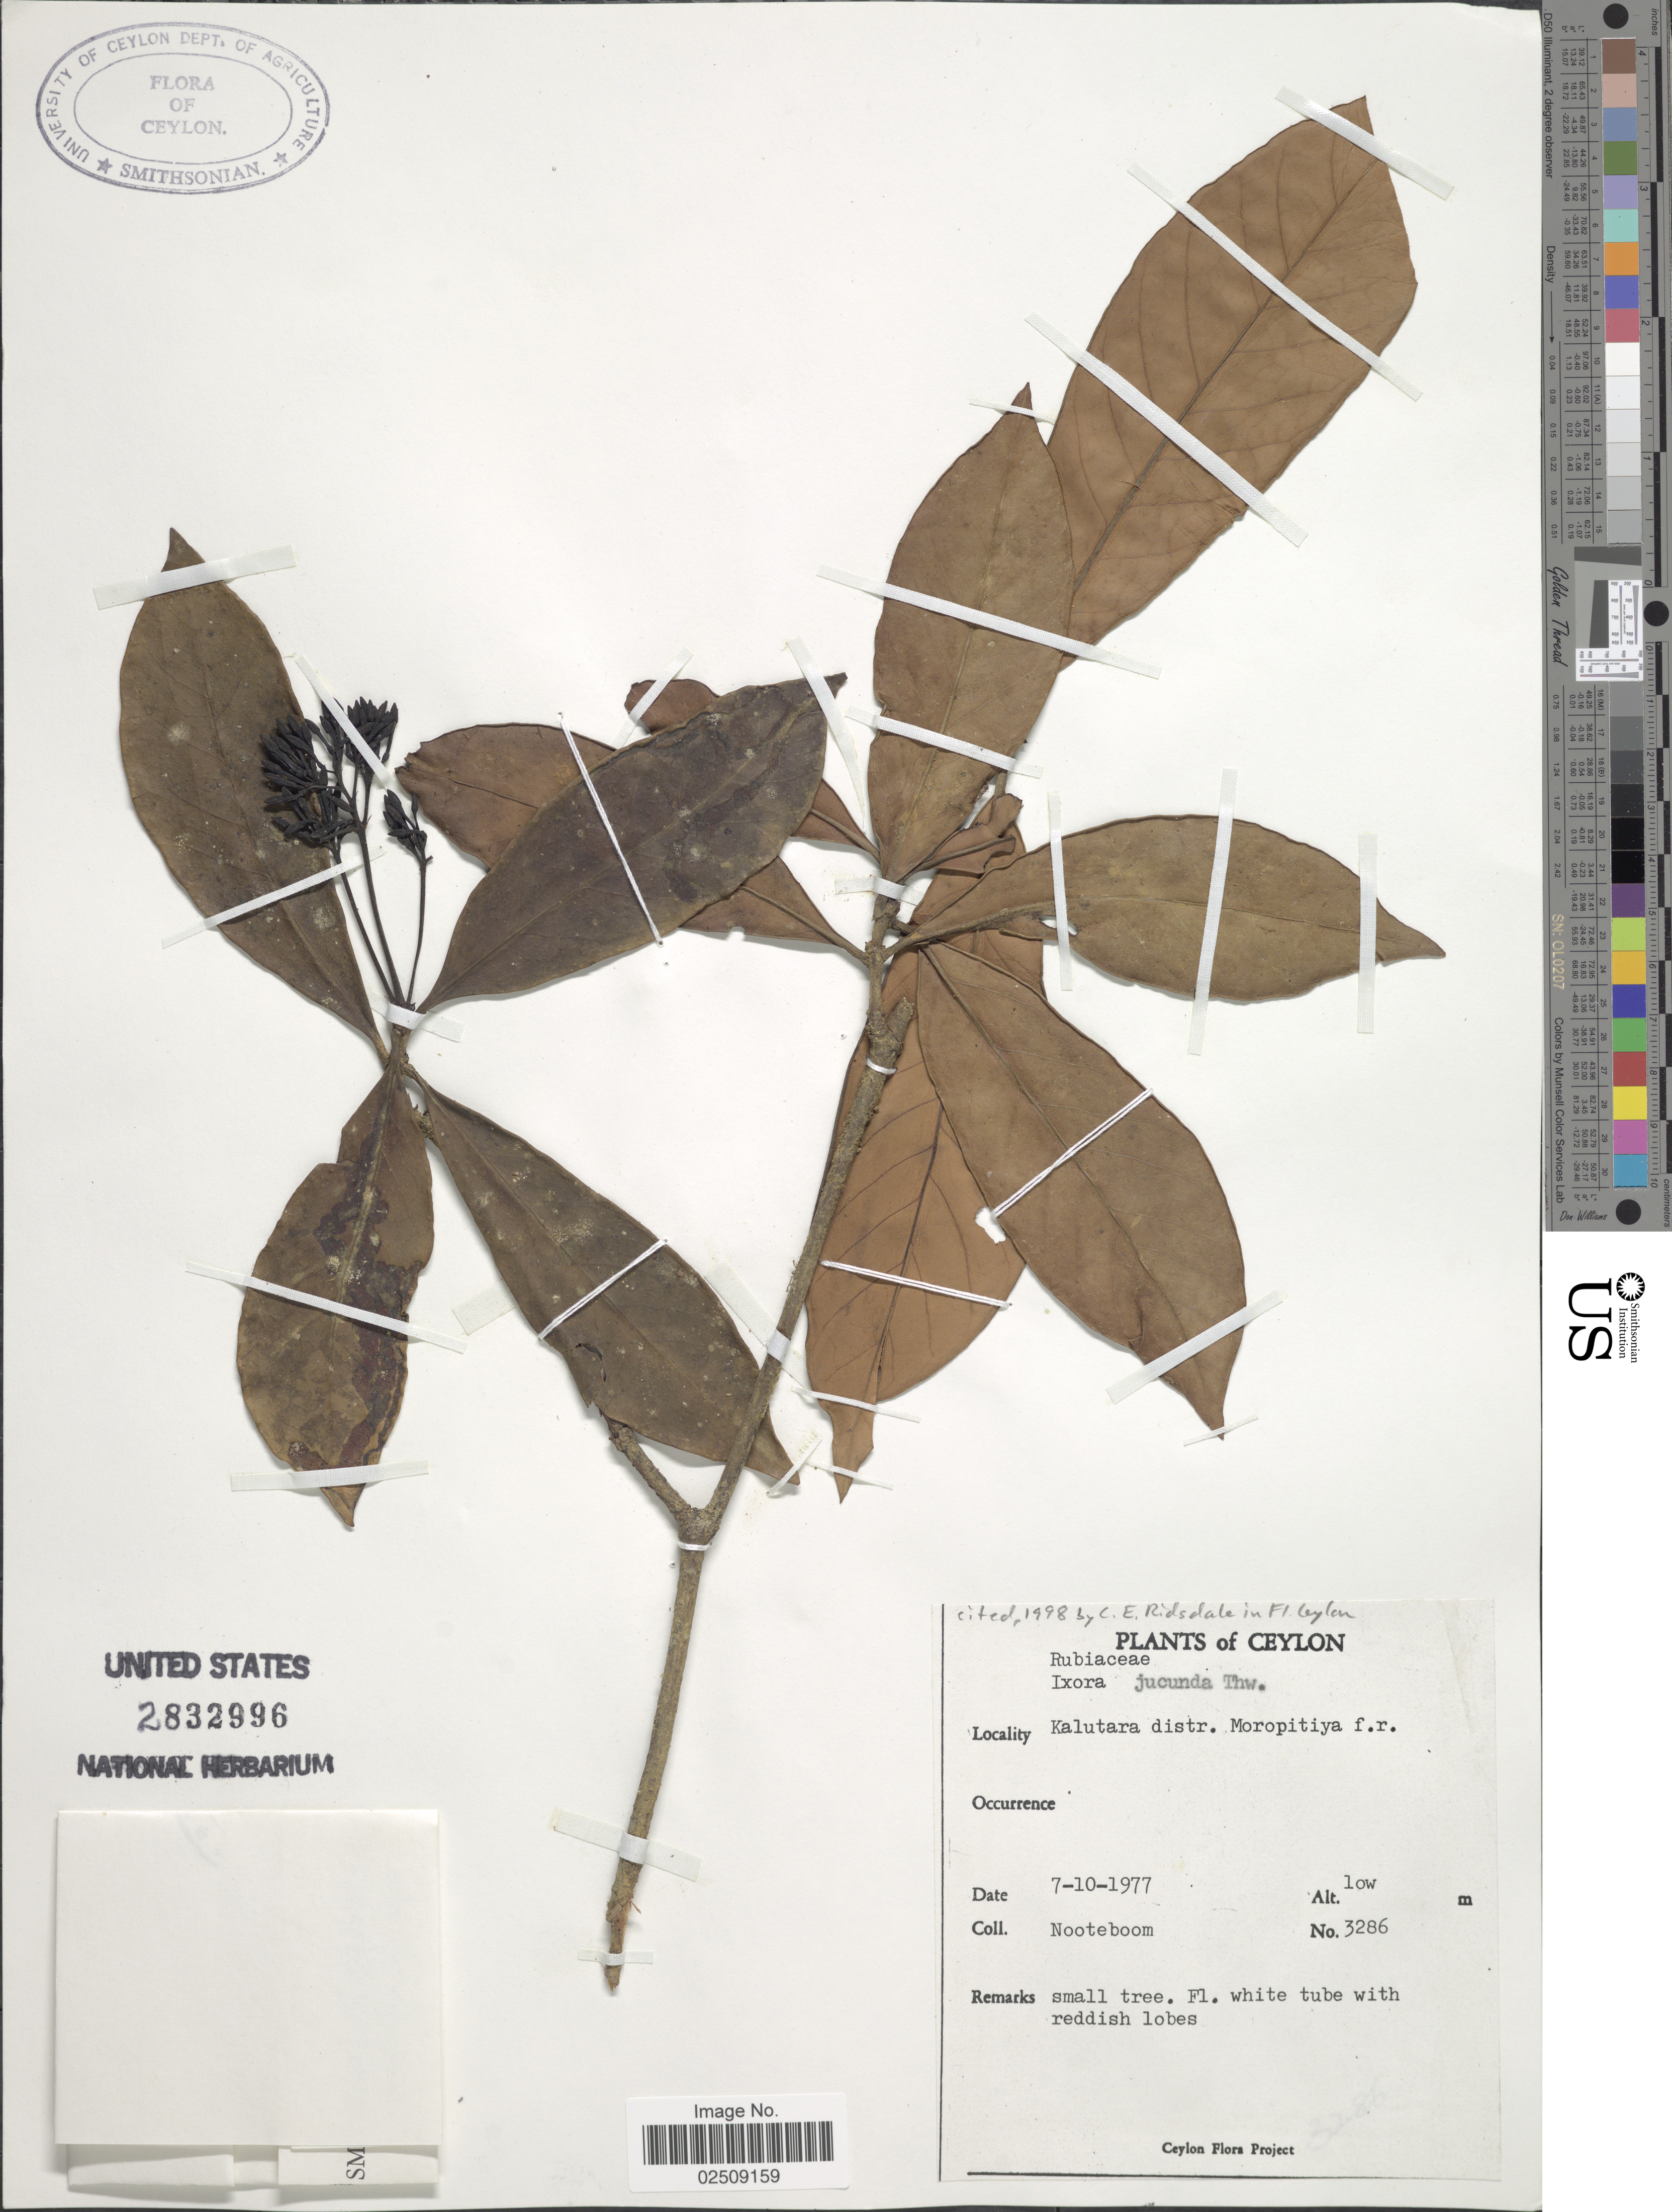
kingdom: Plantae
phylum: Tracheophyta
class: Magnoliopsida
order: Gentianales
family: Rubiaceae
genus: Ixora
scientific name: Ixora jucunda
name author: Thwaites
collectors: Nooteboom, --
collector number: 3286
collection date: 1977-10-07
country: Sri Lanka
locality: Ceylon. Kalutara distr. Moropitiya f.r.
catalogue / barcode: US 2832996